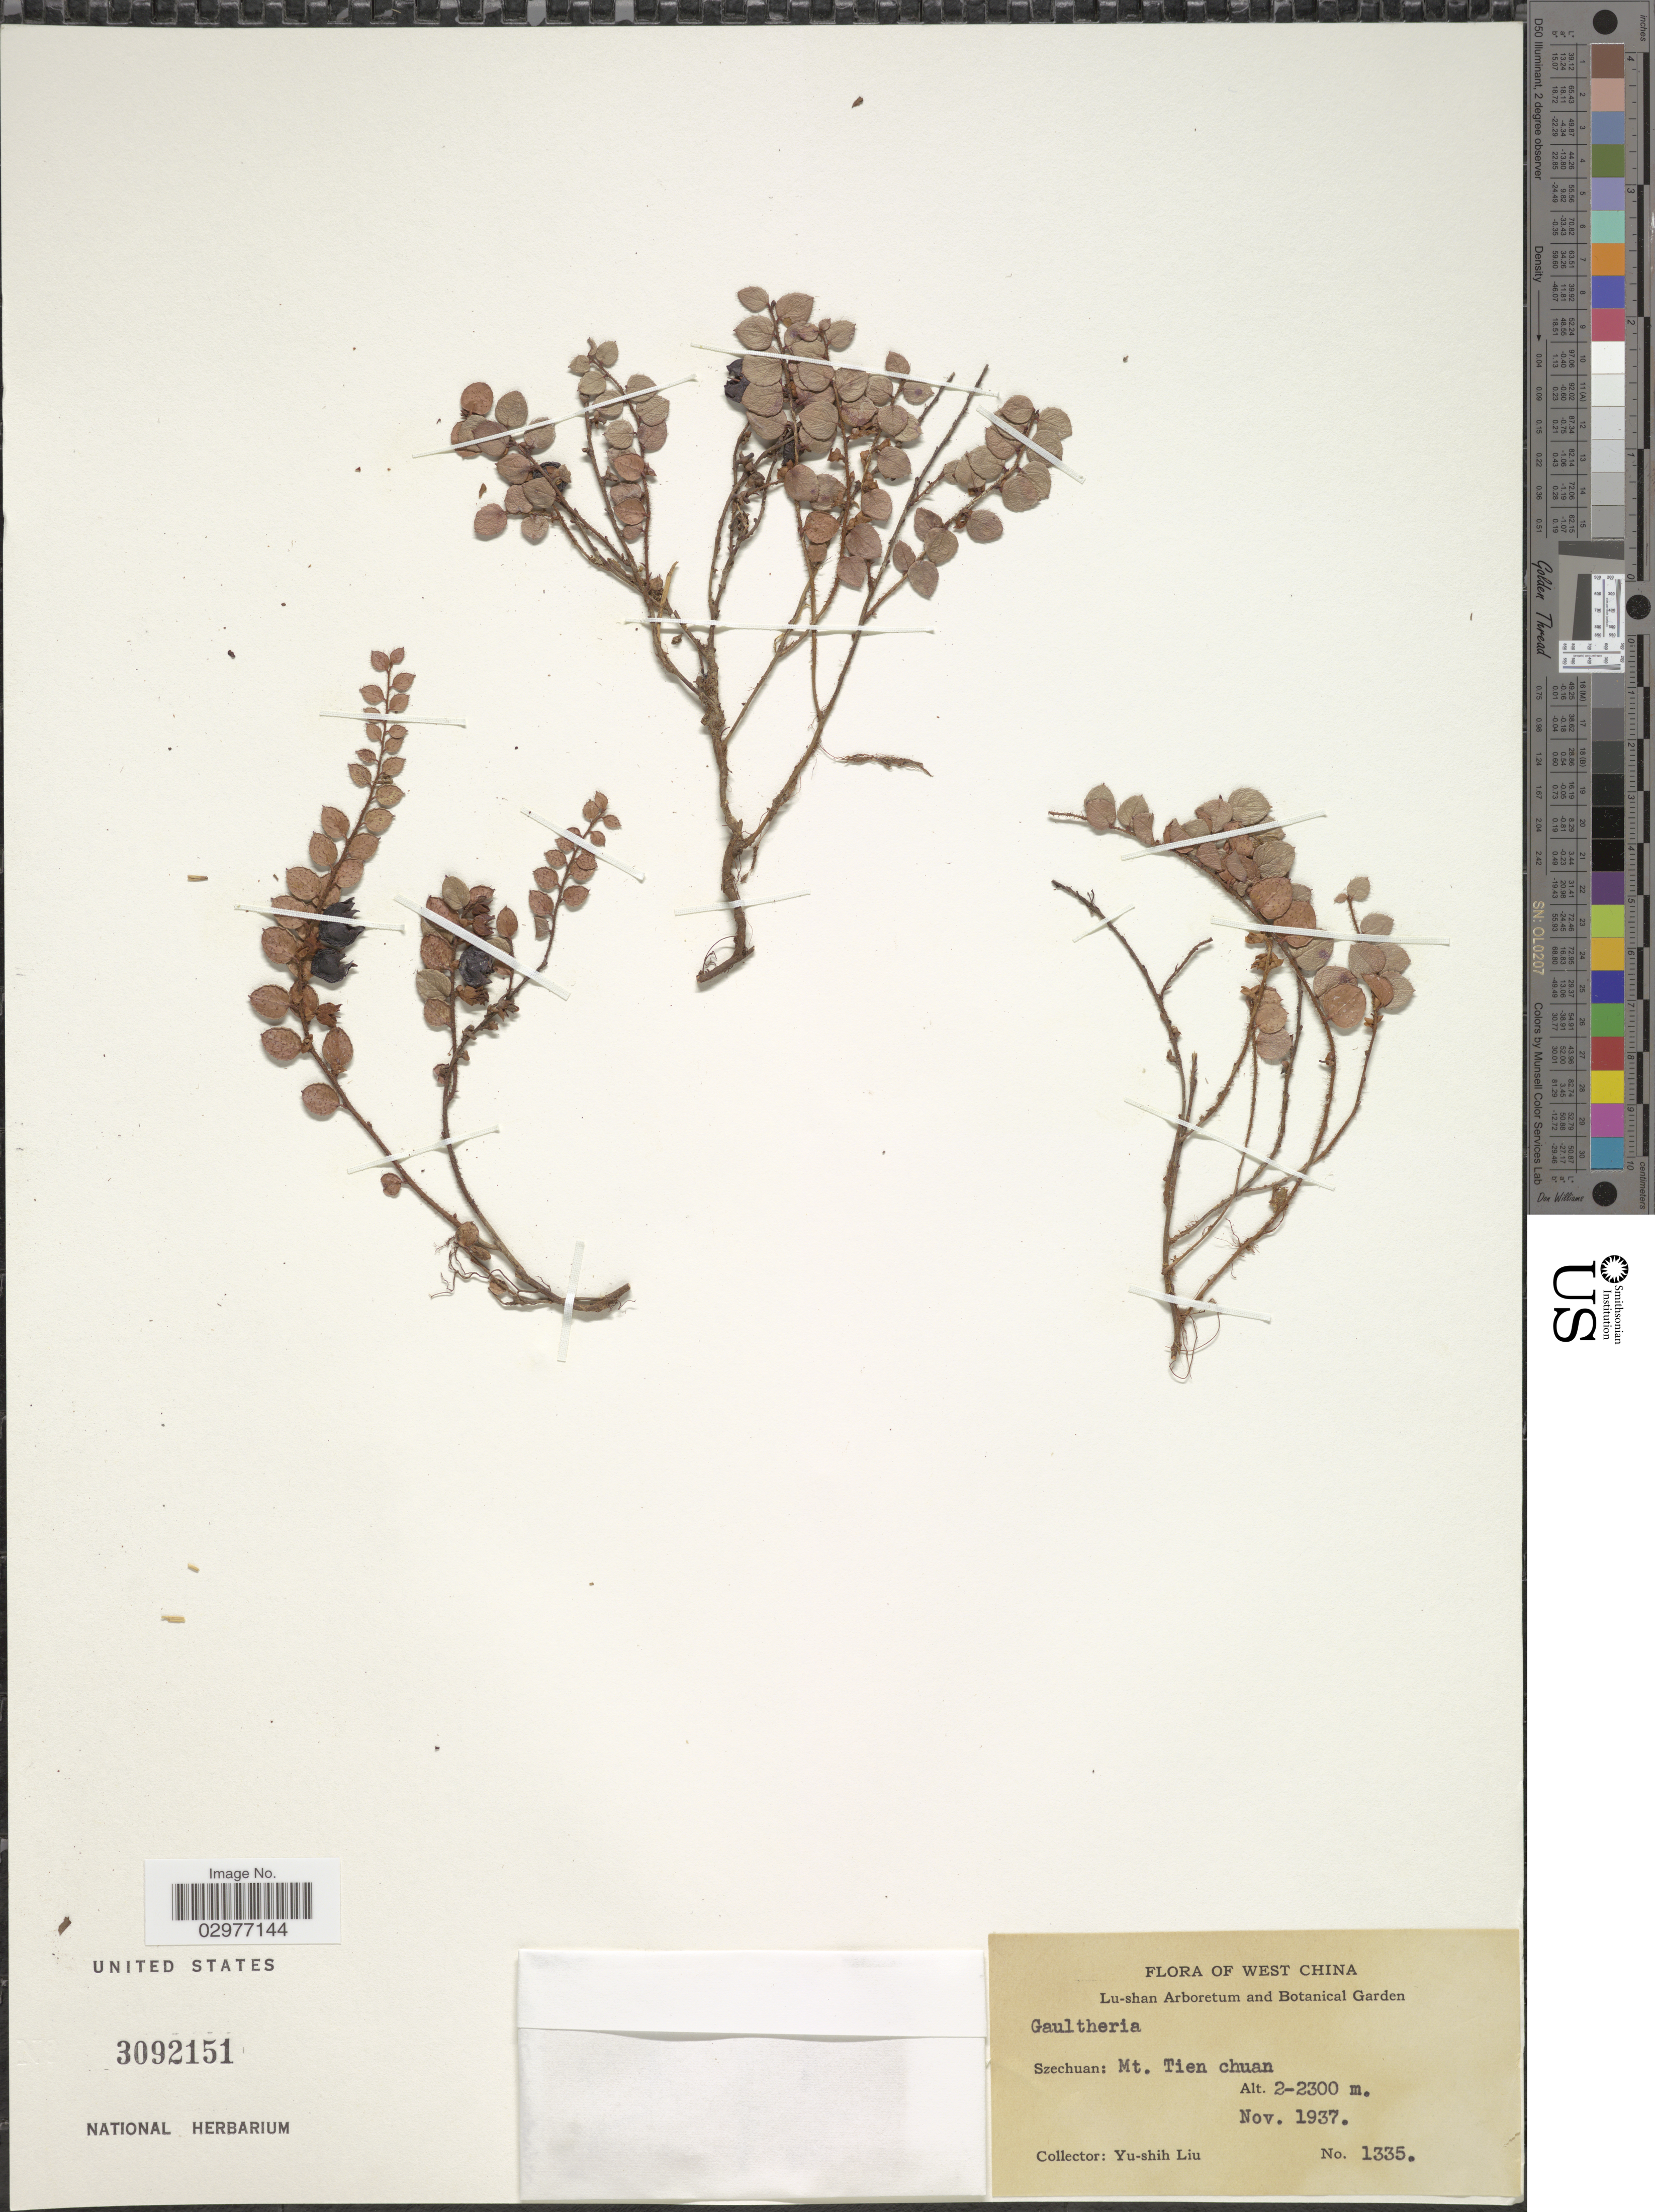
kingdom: Plantae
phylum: Tracheophyta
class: Magnoliopsida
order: Ericales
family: Ericaceae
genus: Gaultheria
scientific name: Gaultheria sp.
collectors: Y.-S. Liu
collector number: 1335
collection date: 1937-11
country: China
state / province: Sichuan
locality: West China. Szechuan: Mt. Tien chuan.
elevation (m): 2000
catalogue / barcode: US 3092151